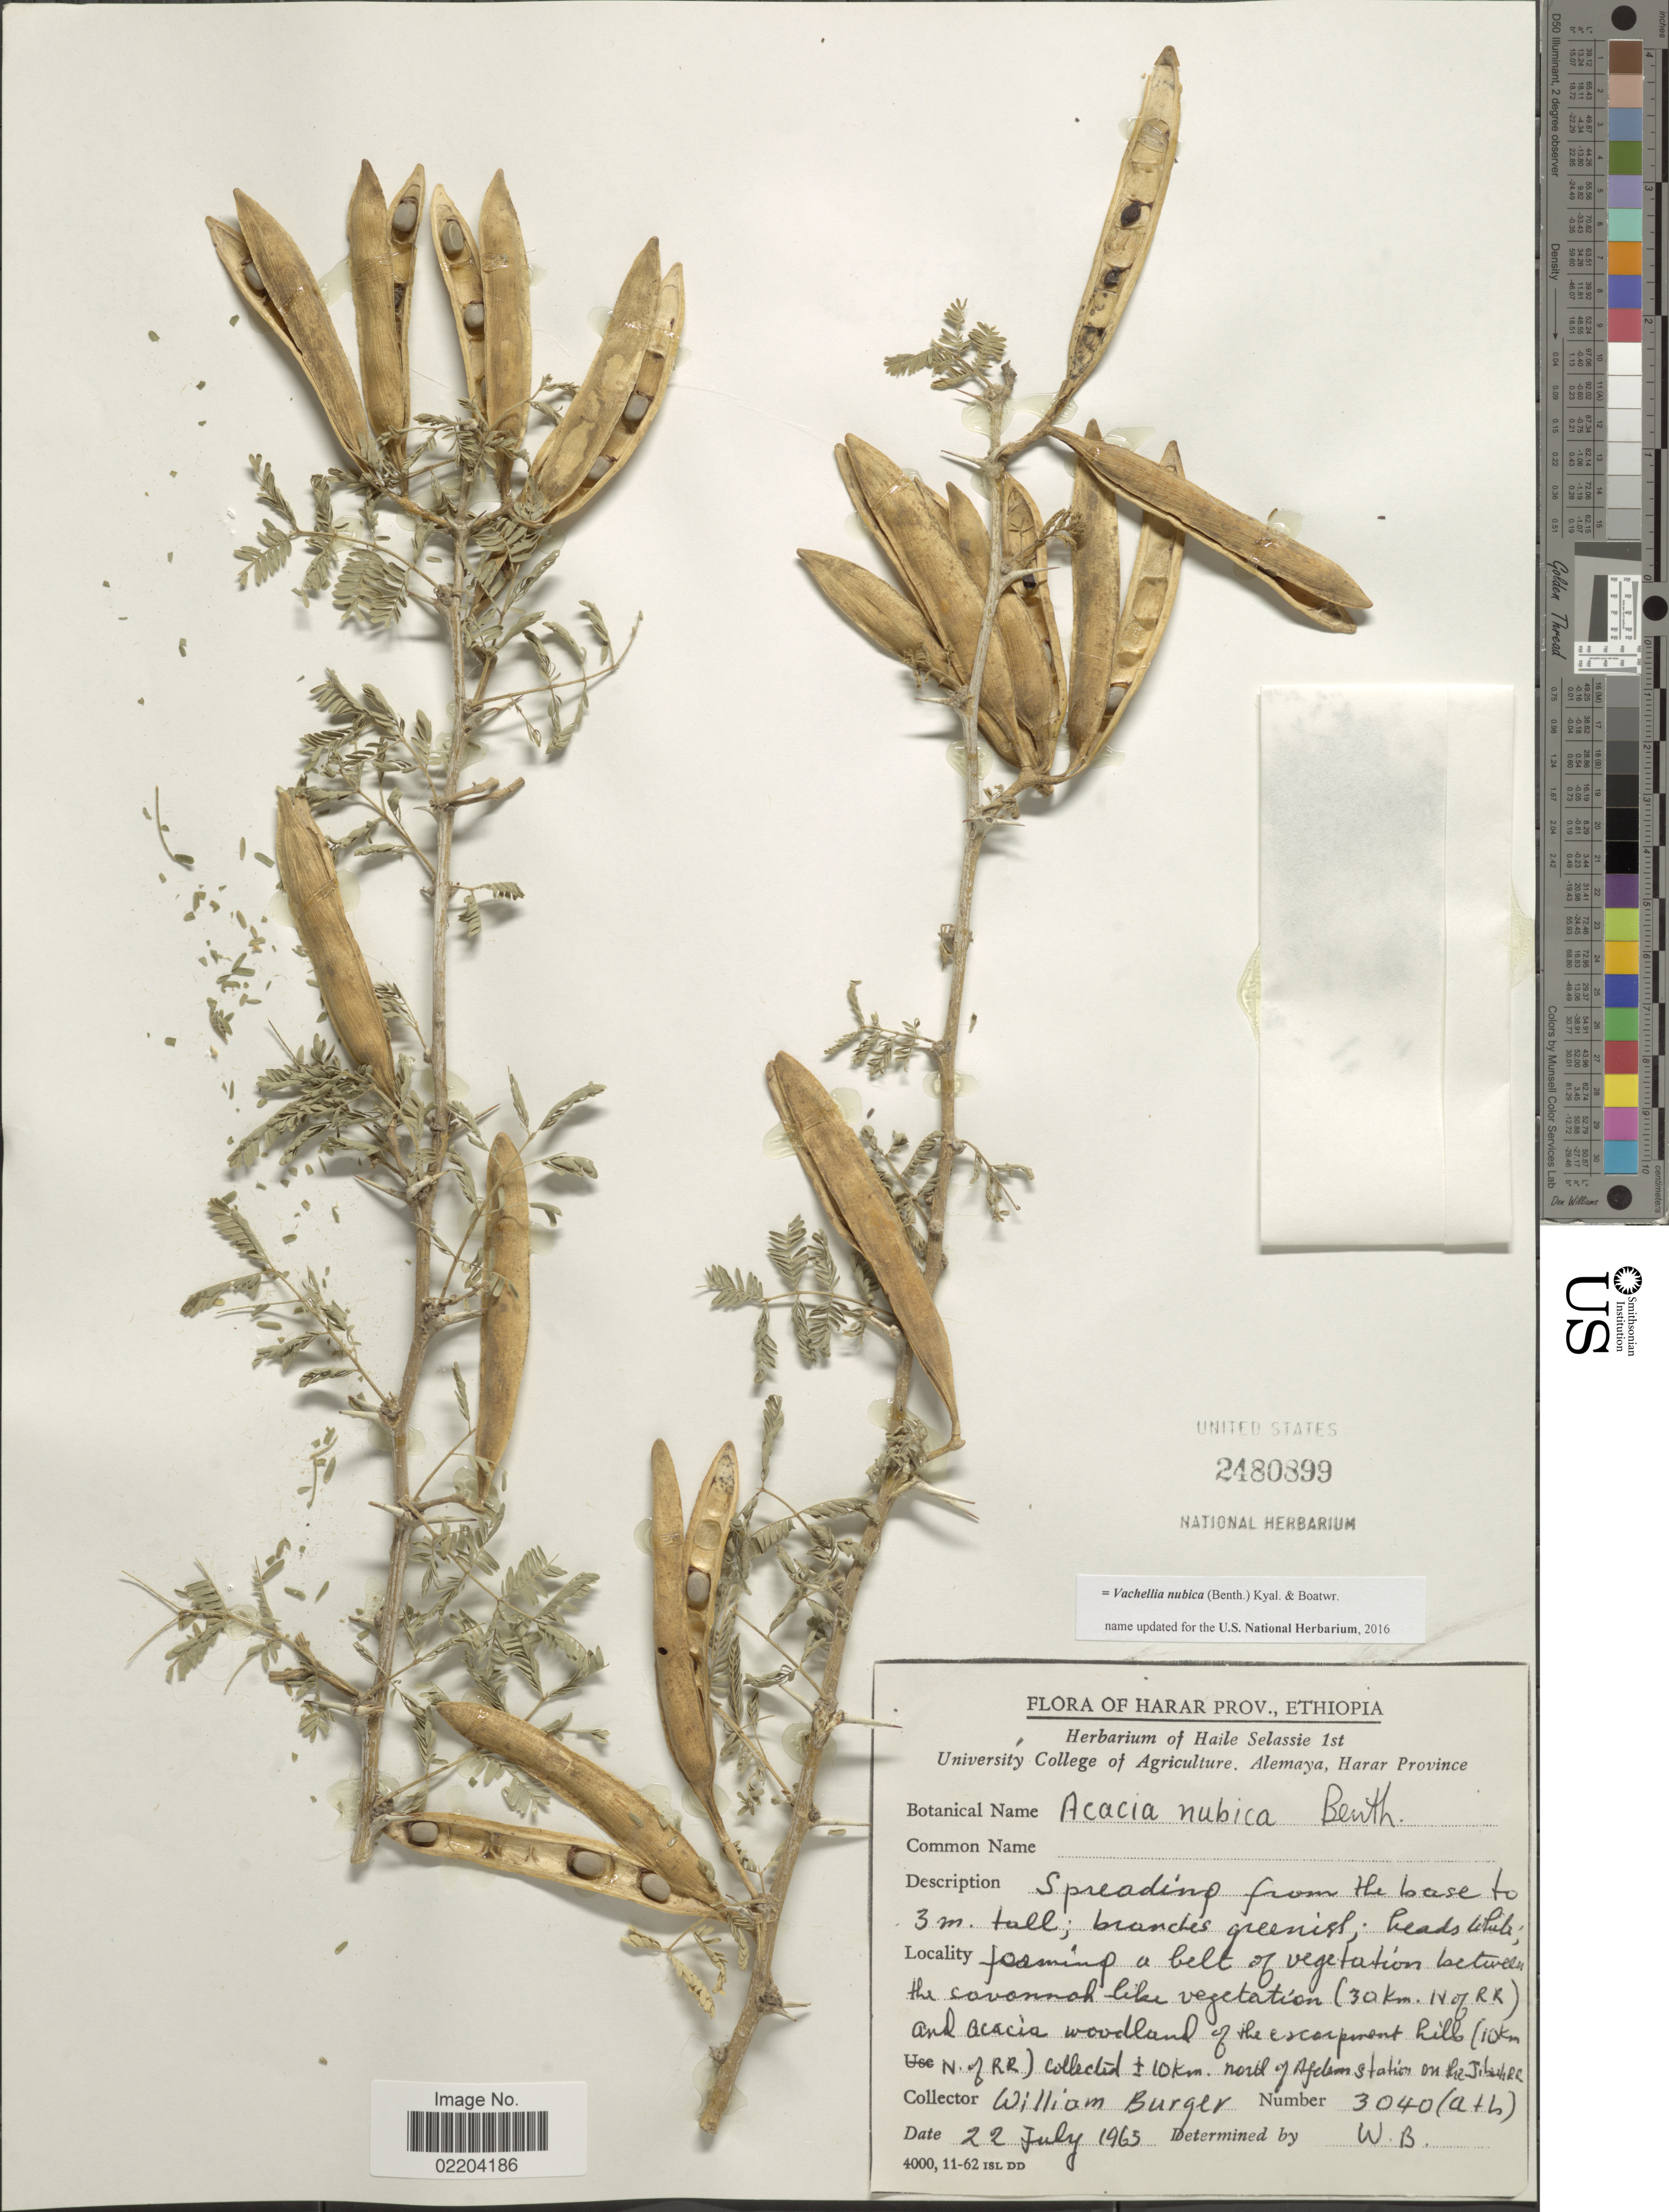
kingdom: Plantae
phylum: Tracheophyta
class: Magnoliopsida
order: Fabales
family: Fabaceae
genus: Vachellia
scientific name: Vachellia nubica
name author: (Benth.) Kyal. & Boatwr.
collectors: W. Burger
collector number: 3040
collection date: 1963-07-22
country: Ethiopia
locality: Harar Prov., Ethiopia. ± 10 km. north of Afdem [interpreted] station on the J [illegible text].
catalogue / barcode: US 2480899